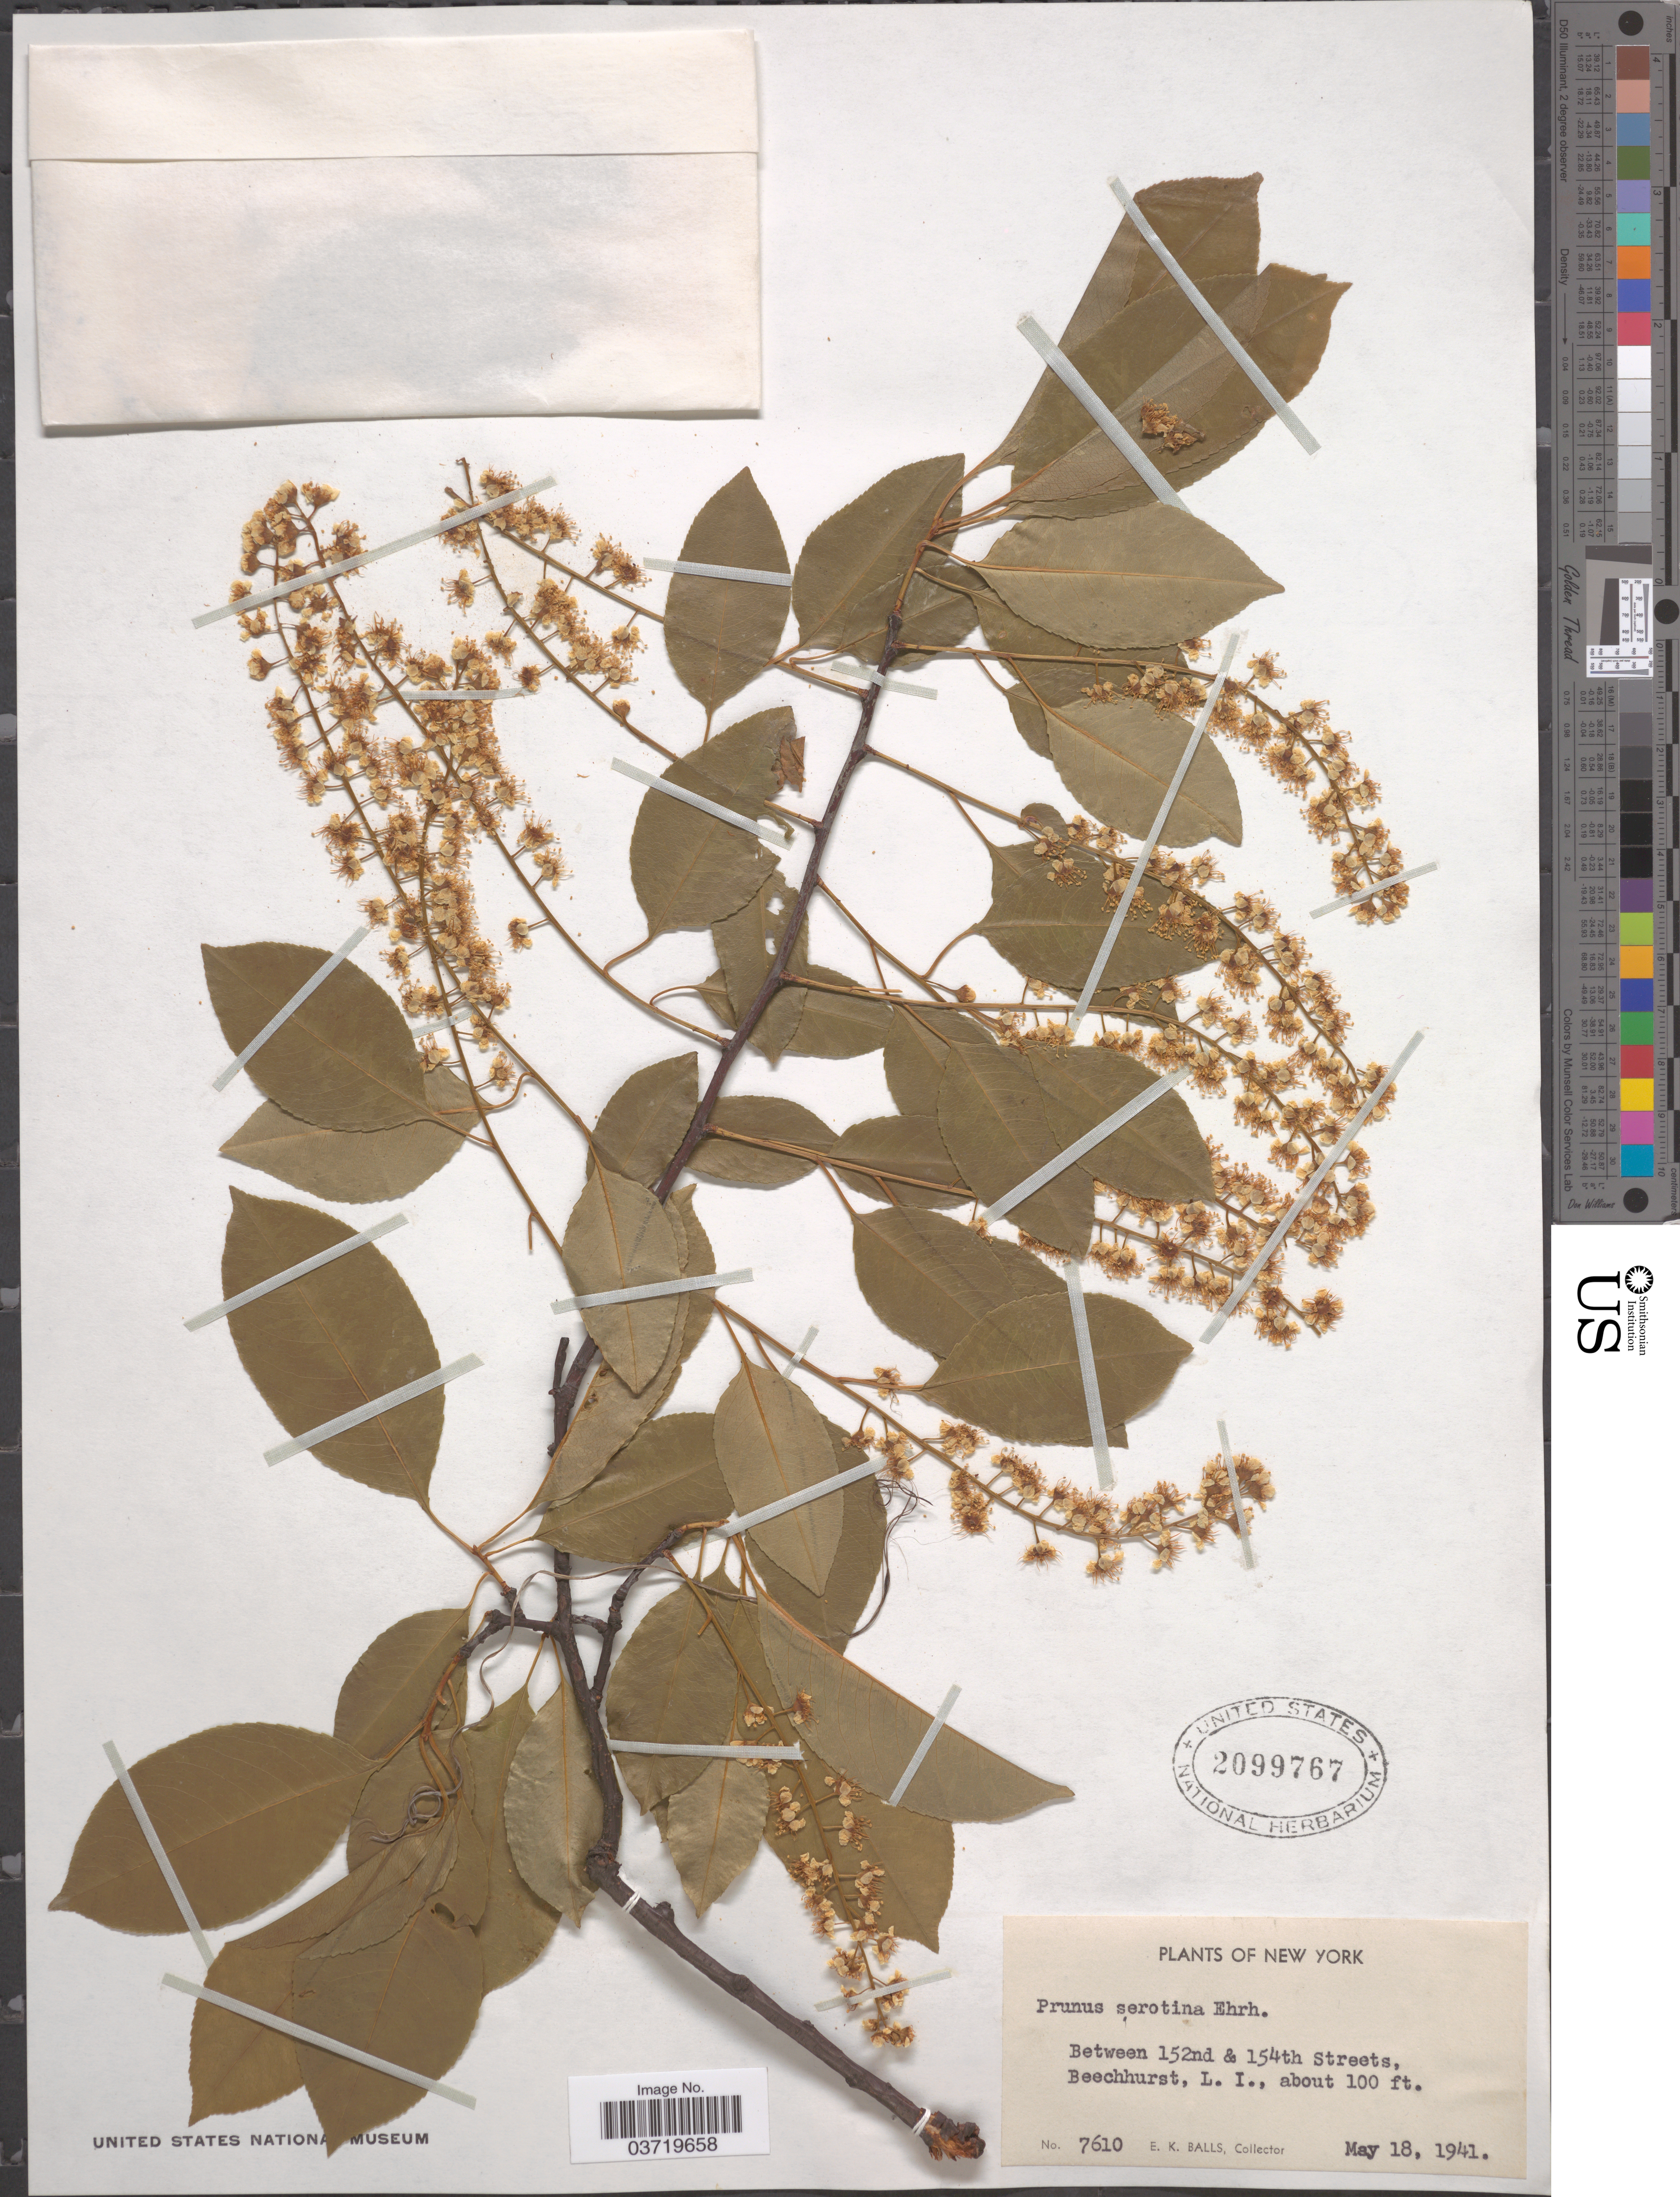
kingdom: Plantae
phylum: Tracheophyta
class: Magnoliopsida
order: Rosales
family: Rosaceae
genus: Prunus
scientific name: Prunus serotina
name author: Ehrh.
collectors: E. K. Balls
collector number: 7610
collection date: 1941-05-18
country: United States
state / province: New York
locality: Between 152nd & 154th Streets, Beechhurst, L. I.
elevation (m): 30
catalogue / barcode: US 2099767